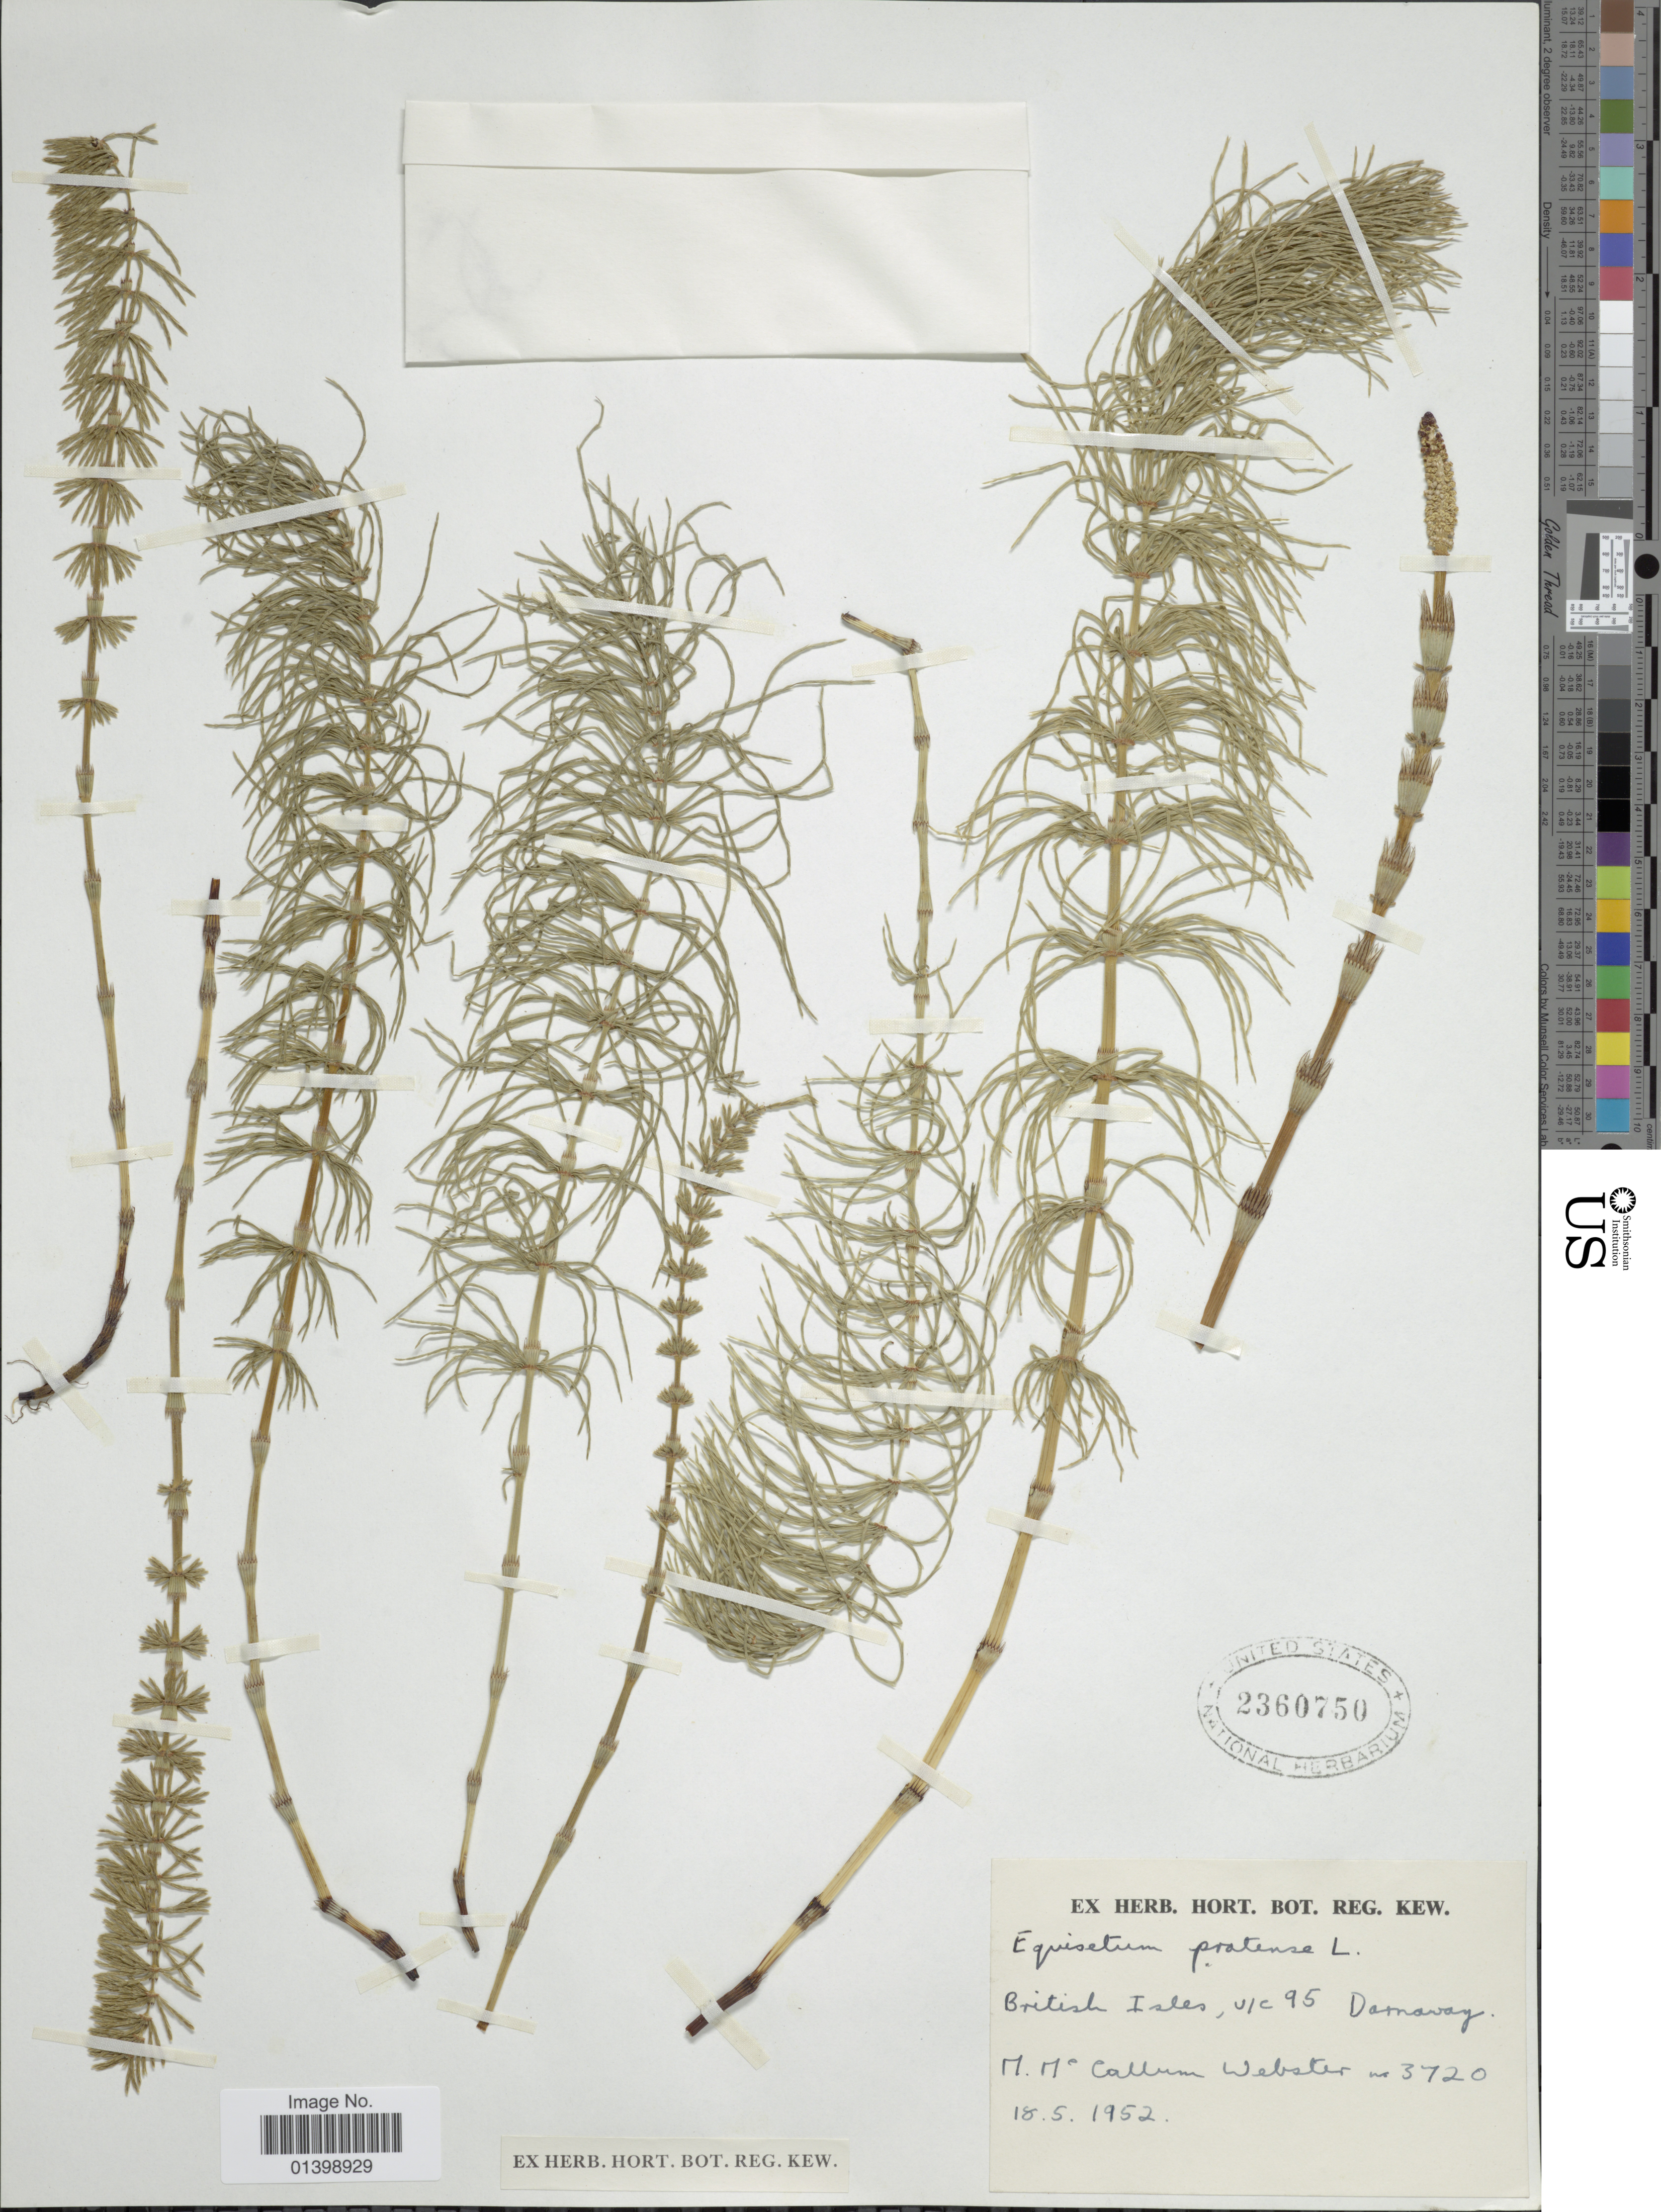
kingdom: Plantae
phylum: Tracheophyta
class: Polypodiopsida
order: Equisetales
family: Equisetaceae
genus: Equisetum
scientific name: Equisetum pratense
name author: Ehrh.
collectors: M. Webster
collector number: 3720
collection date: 1952-05-18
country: United Kingdom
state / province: Scotland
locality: VC 95 (Moray) Darnaway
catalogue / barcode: US 2360750